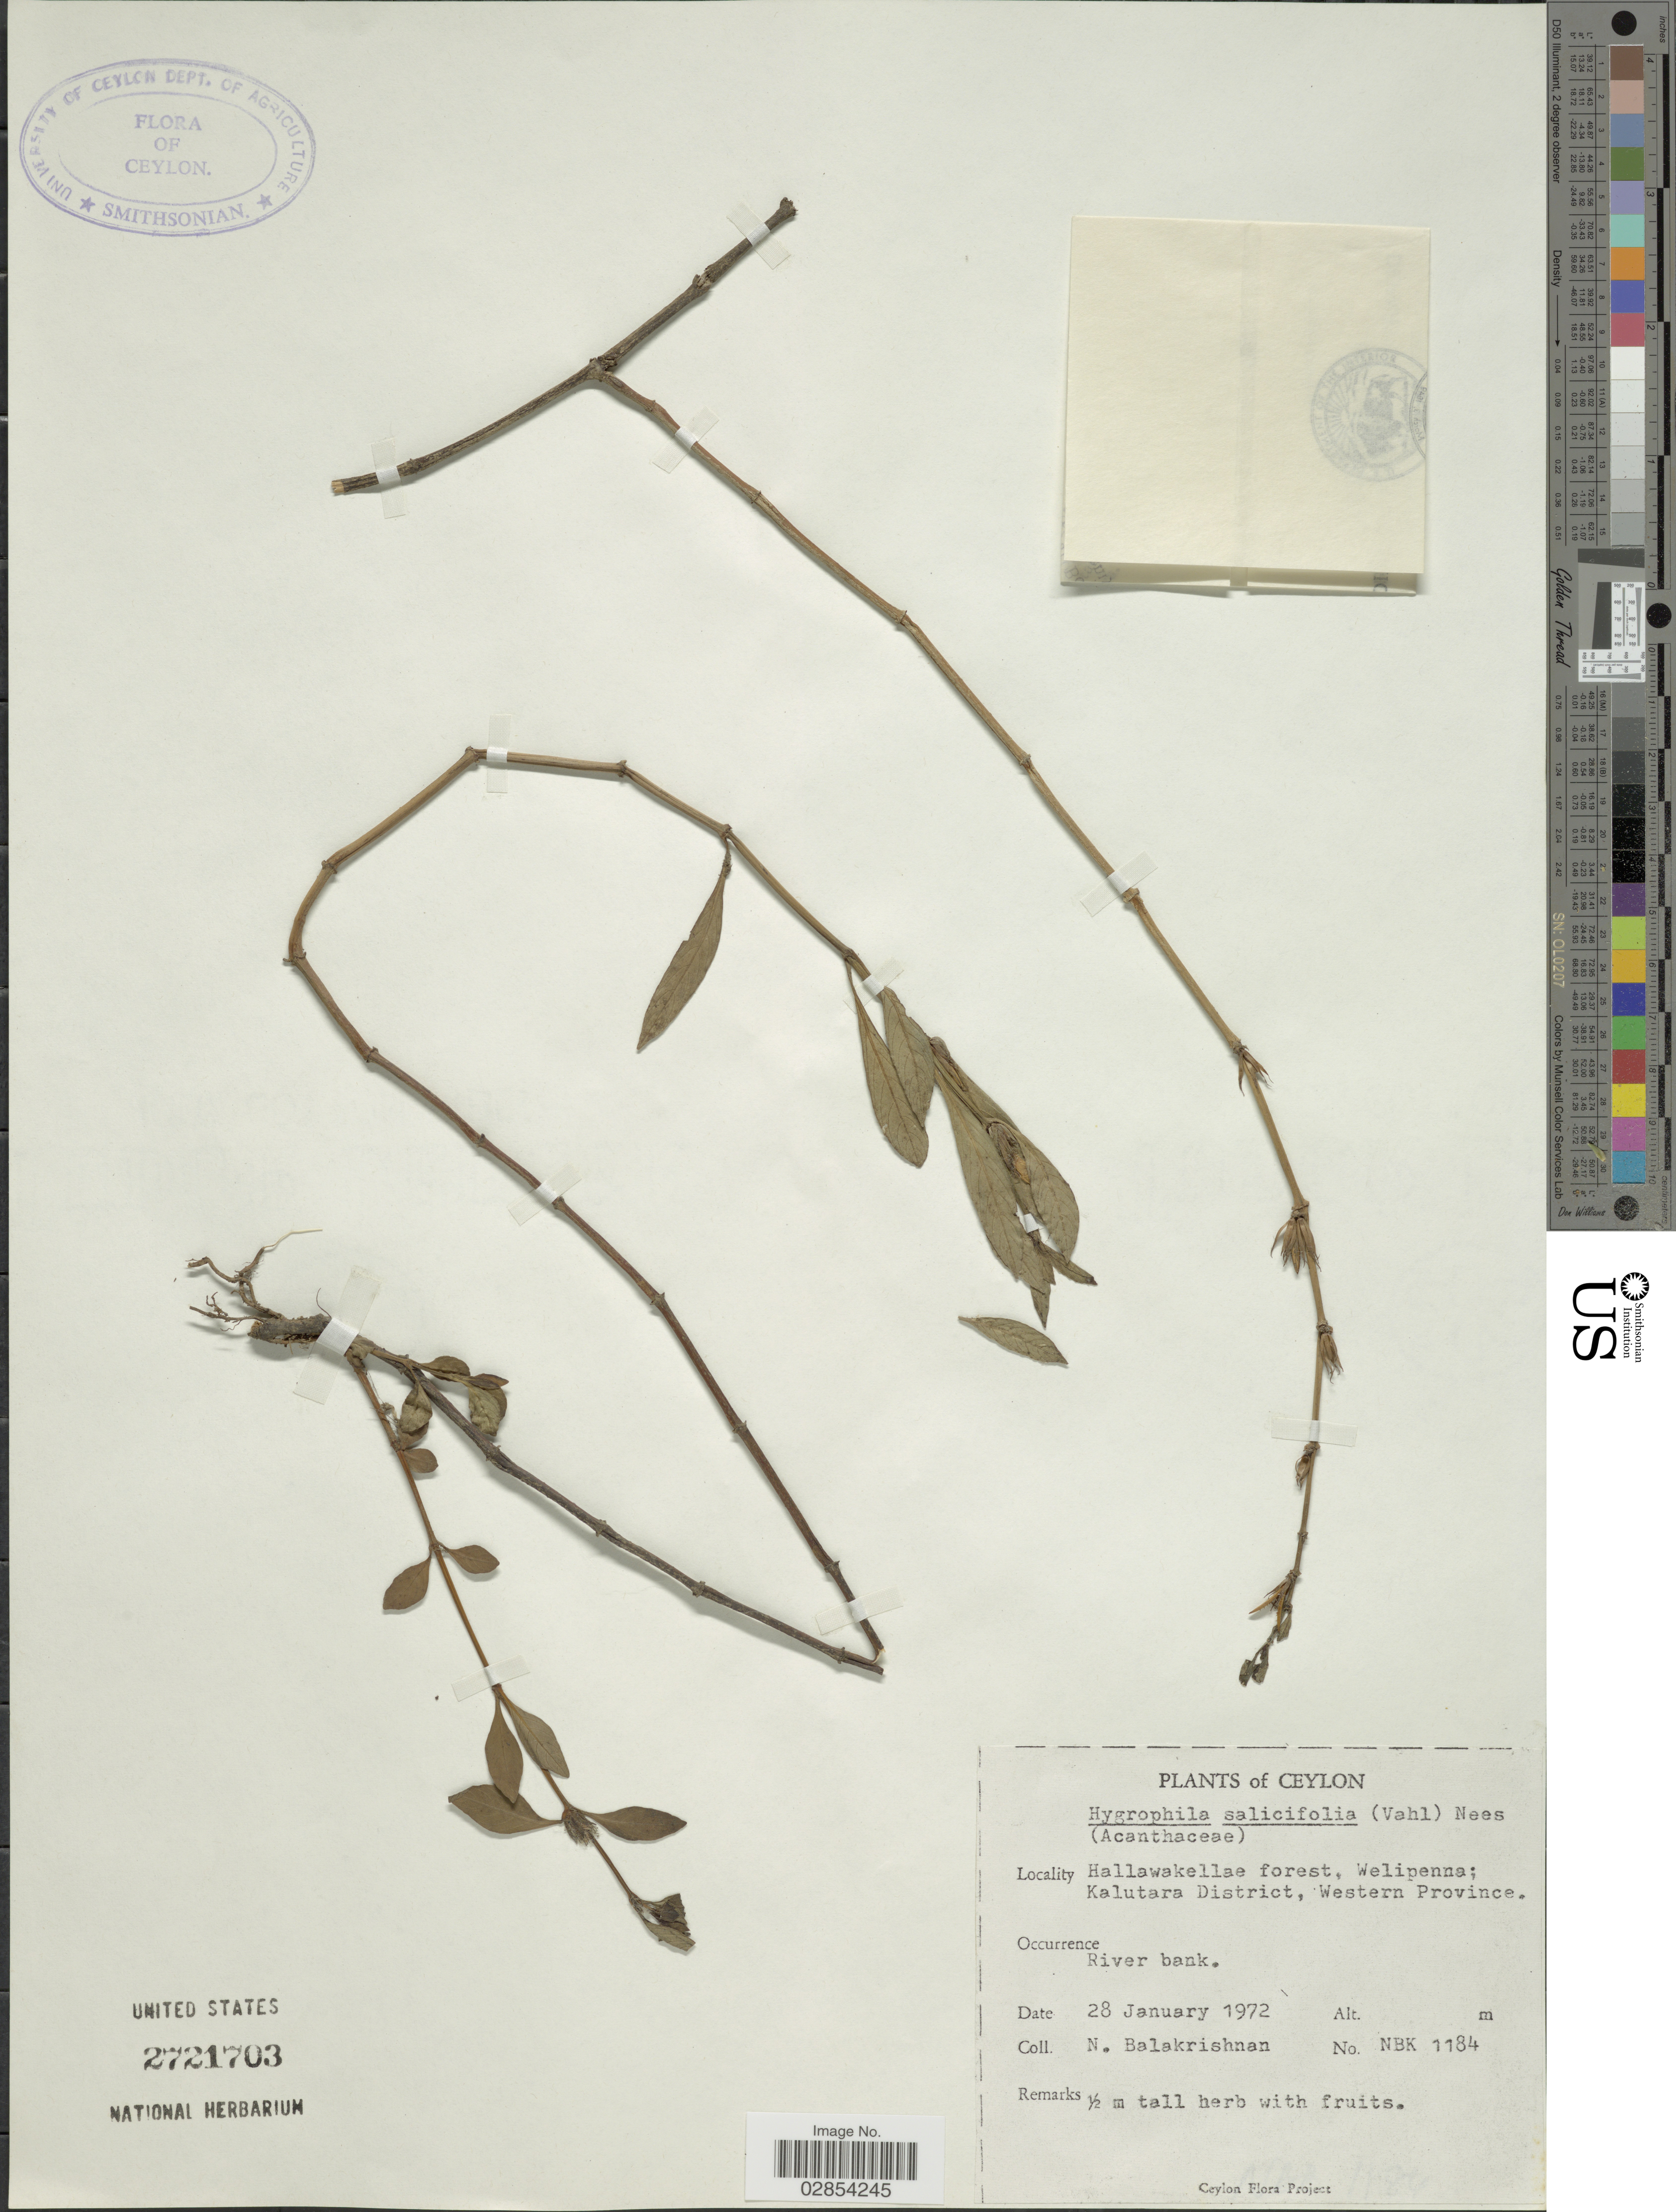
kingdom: Plantae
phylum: Tracheophyta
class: Magnoliopsida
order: Lamiales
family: Acanthaceae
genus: Hygrophila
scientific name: Hygrophila salicifolia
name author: (Vahl) Nees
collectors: N. Balakrishnan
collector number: NBK1184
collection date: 1972-01-28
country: Sri Lanka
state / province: Western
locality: Ceylon. Hallawakelae forest, Welipenna; Kalutara District.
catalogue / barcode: US 2721703